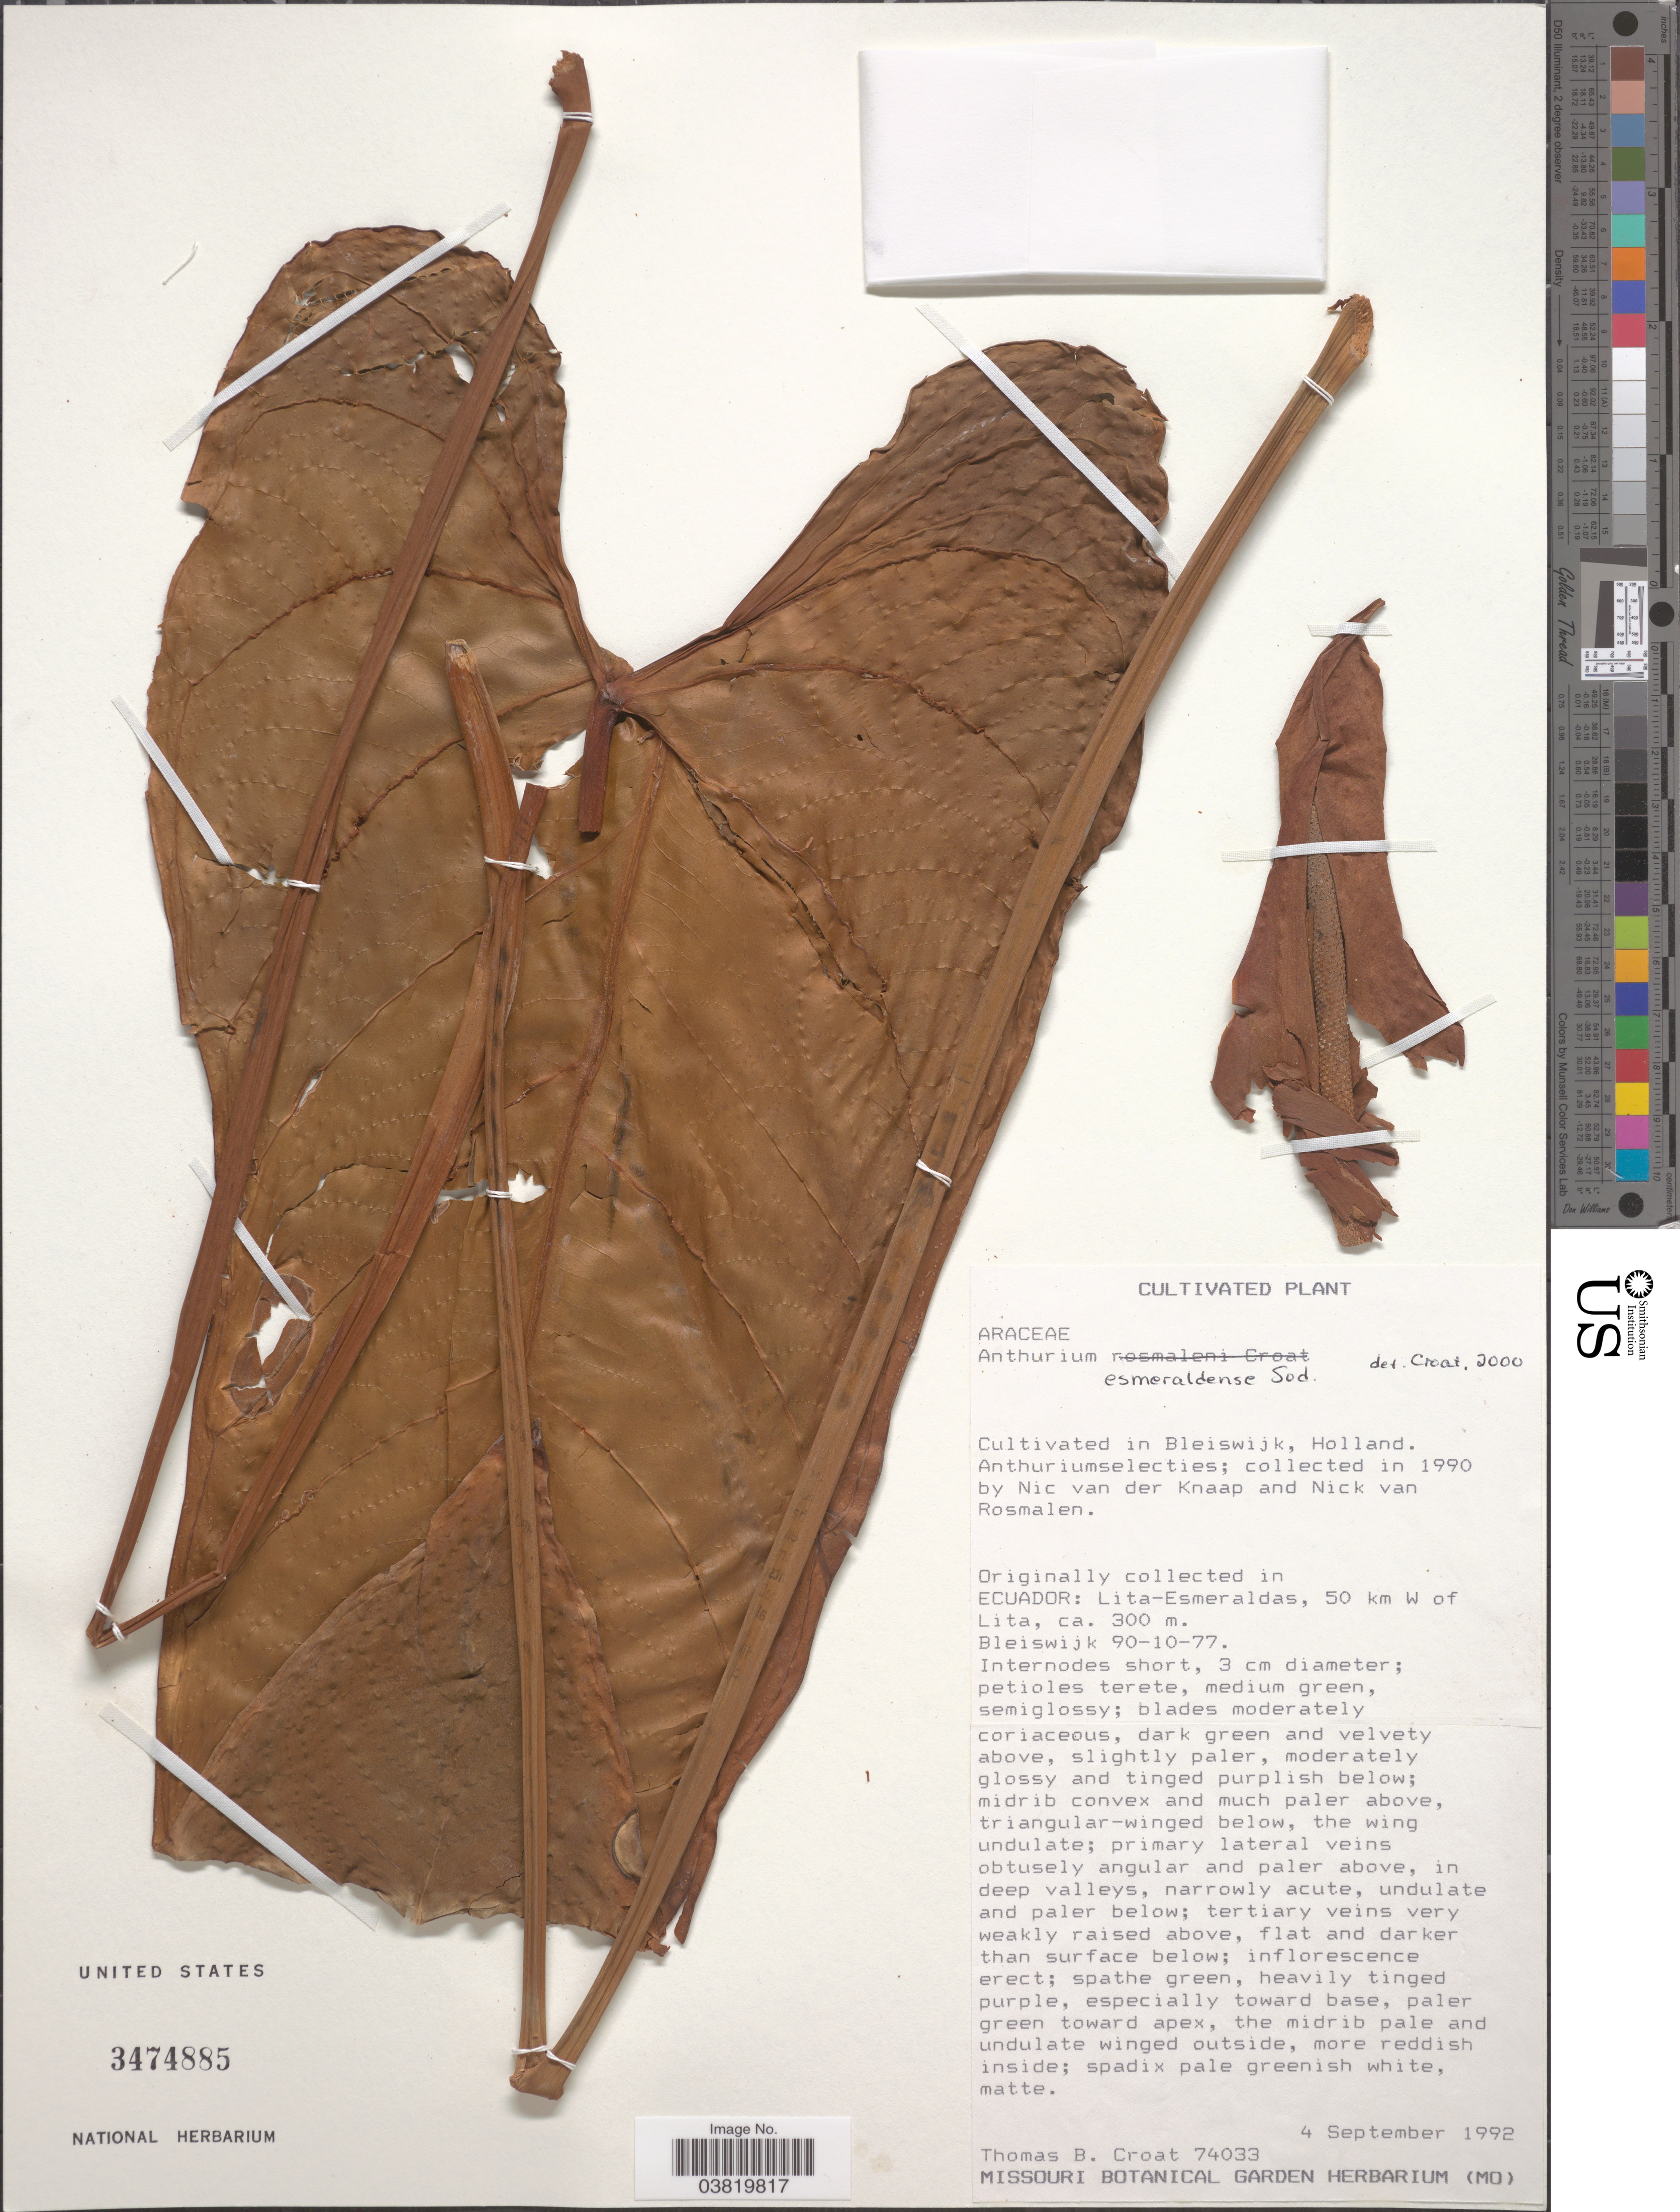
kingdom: Plantae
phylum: Tracheophyta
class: Liliopsida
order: Alismatales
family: Araceae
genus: Anthurium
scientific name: Anthurium esmeraldense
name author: Sodiro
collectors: T. B. Croat & N. Van Rosmalen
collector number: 74033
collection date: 1992-09-04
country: Netherlands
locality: Bleiswijk, Holland. Collected in Ecuador: Lita-Esmeraldas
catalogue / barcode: US 3474885